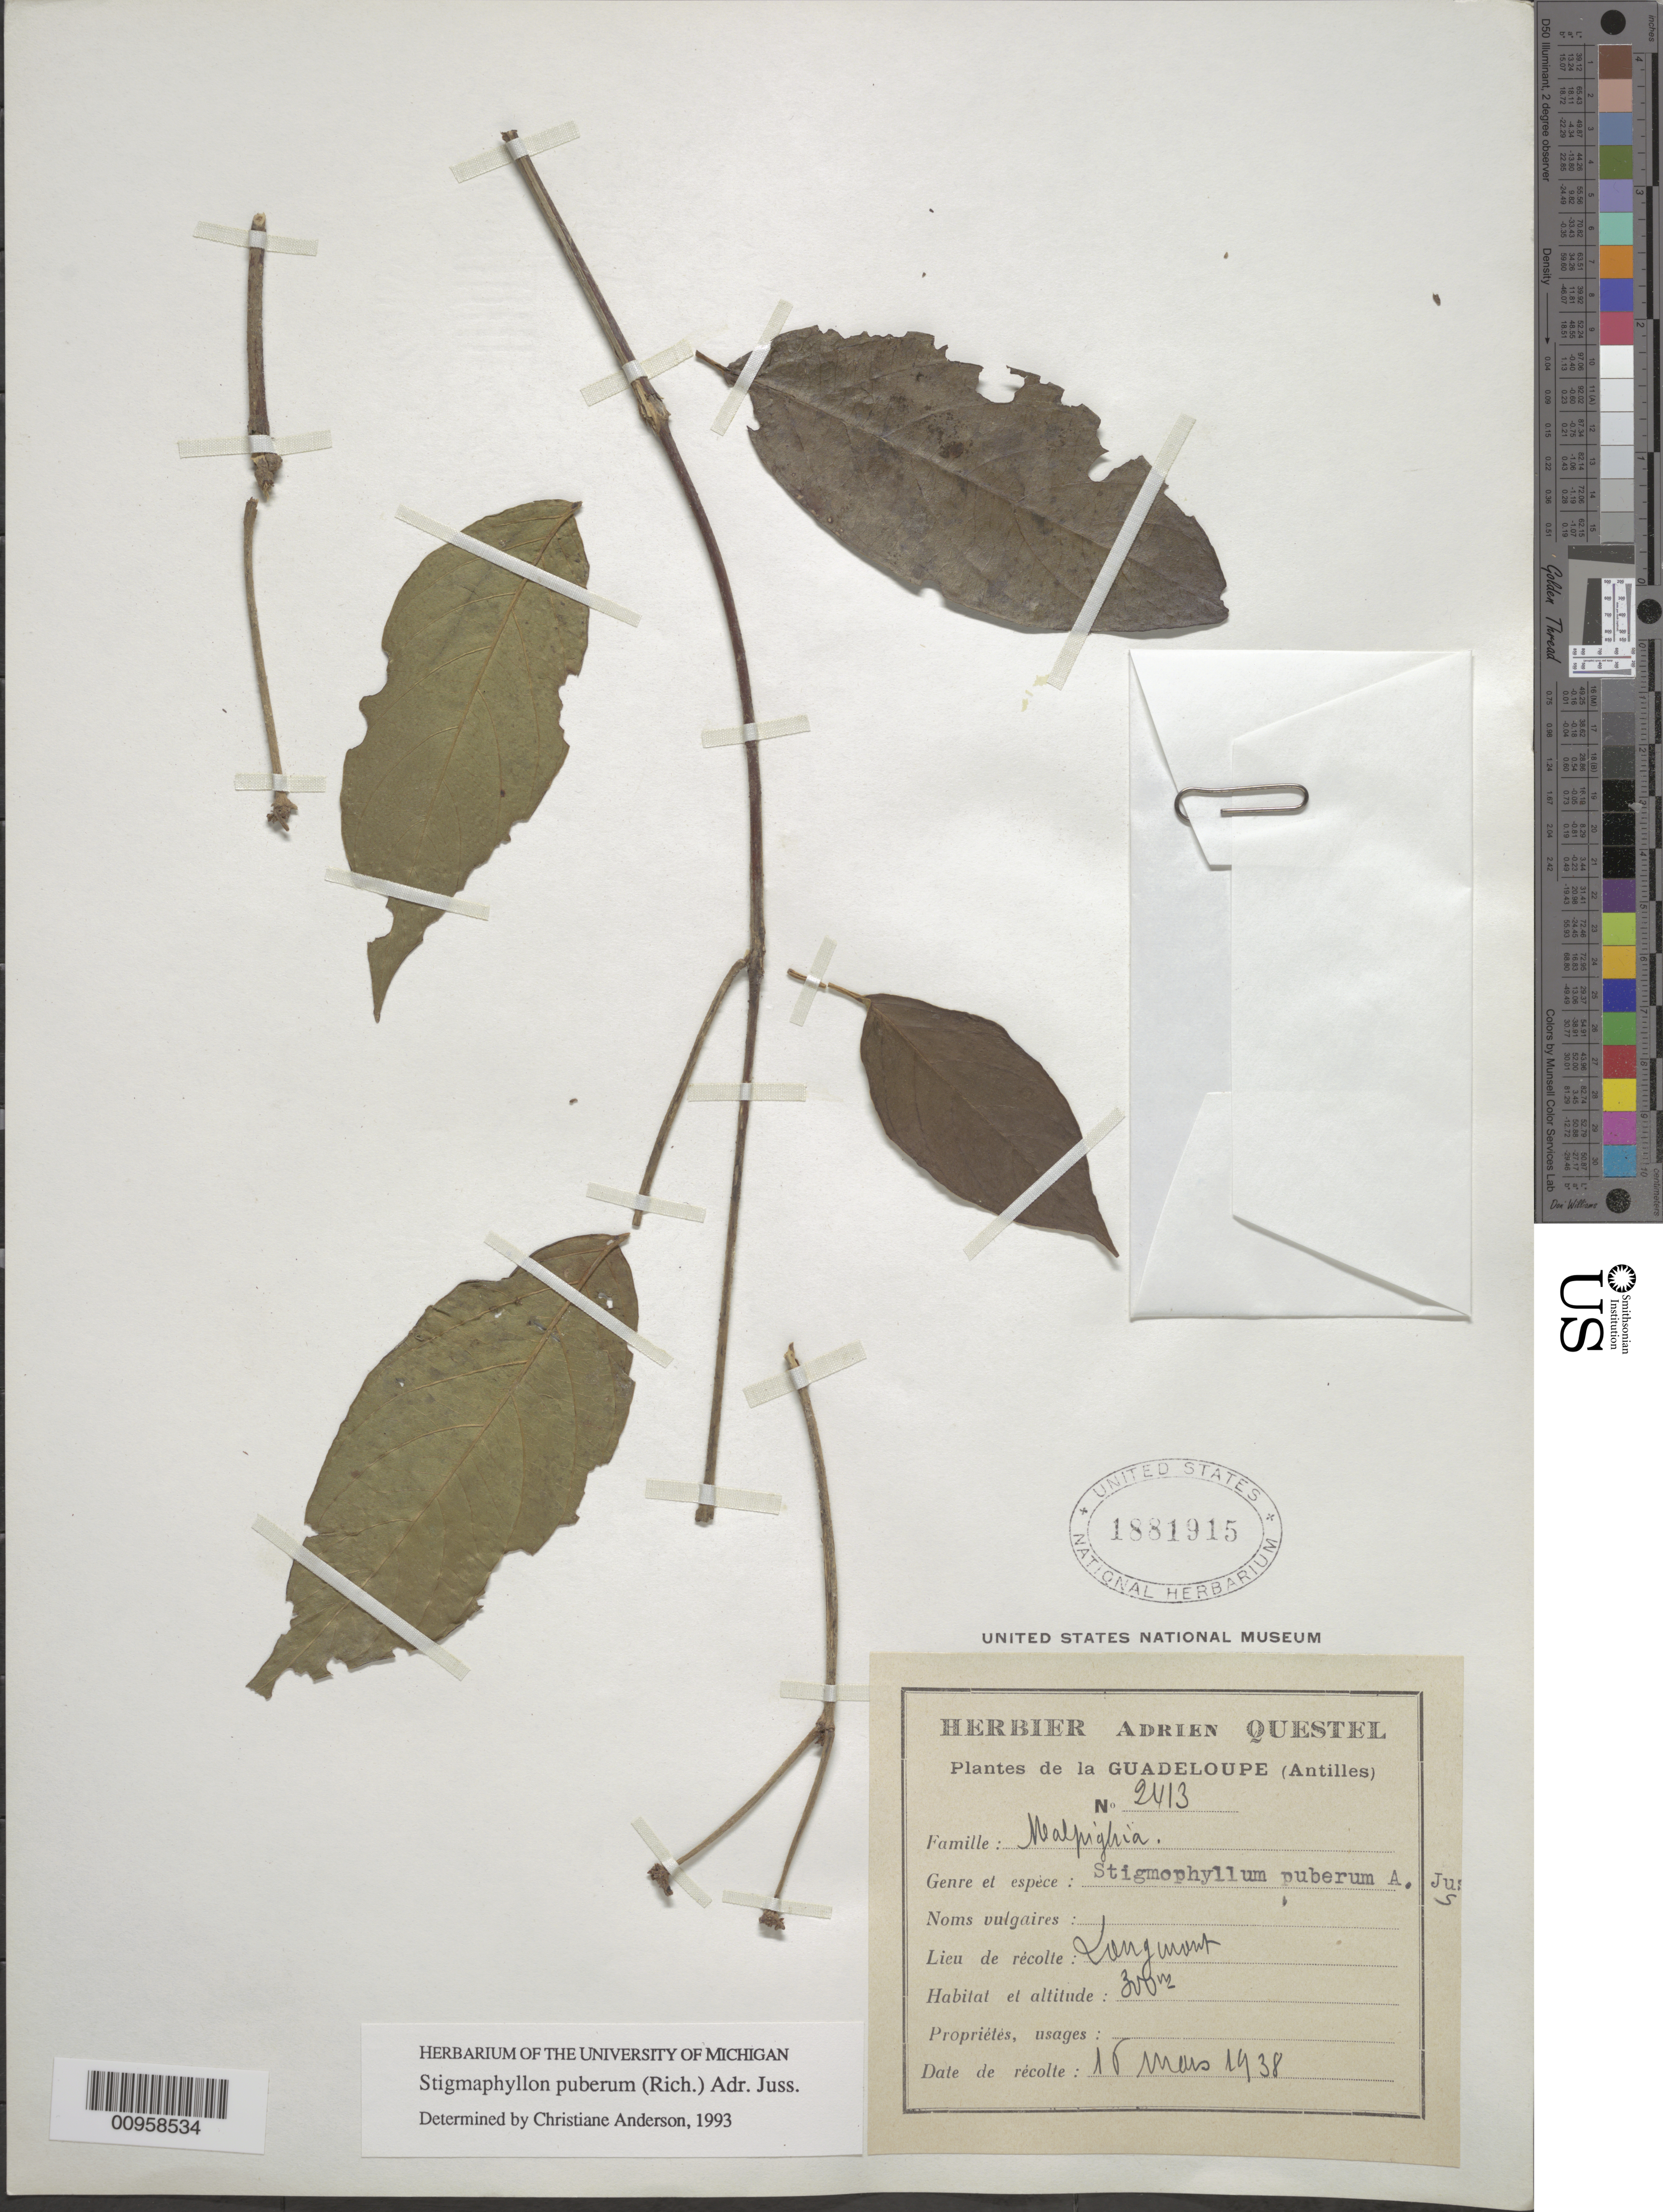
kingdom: Plantae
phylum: Tracheophyta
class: Magnoliopsida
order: Malpighiales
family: Malpighiaceae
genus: Stigmaphyllon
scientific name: Stigmaphyllon puberum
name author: (Rich.) A. Juss.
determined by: Anderson, C.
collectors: A. Questel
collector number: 2413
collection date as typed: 16 Mar 1938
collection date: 1938-03-16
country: Guadeloupe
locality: Laugmont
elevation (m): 300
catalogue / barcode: US 1881915